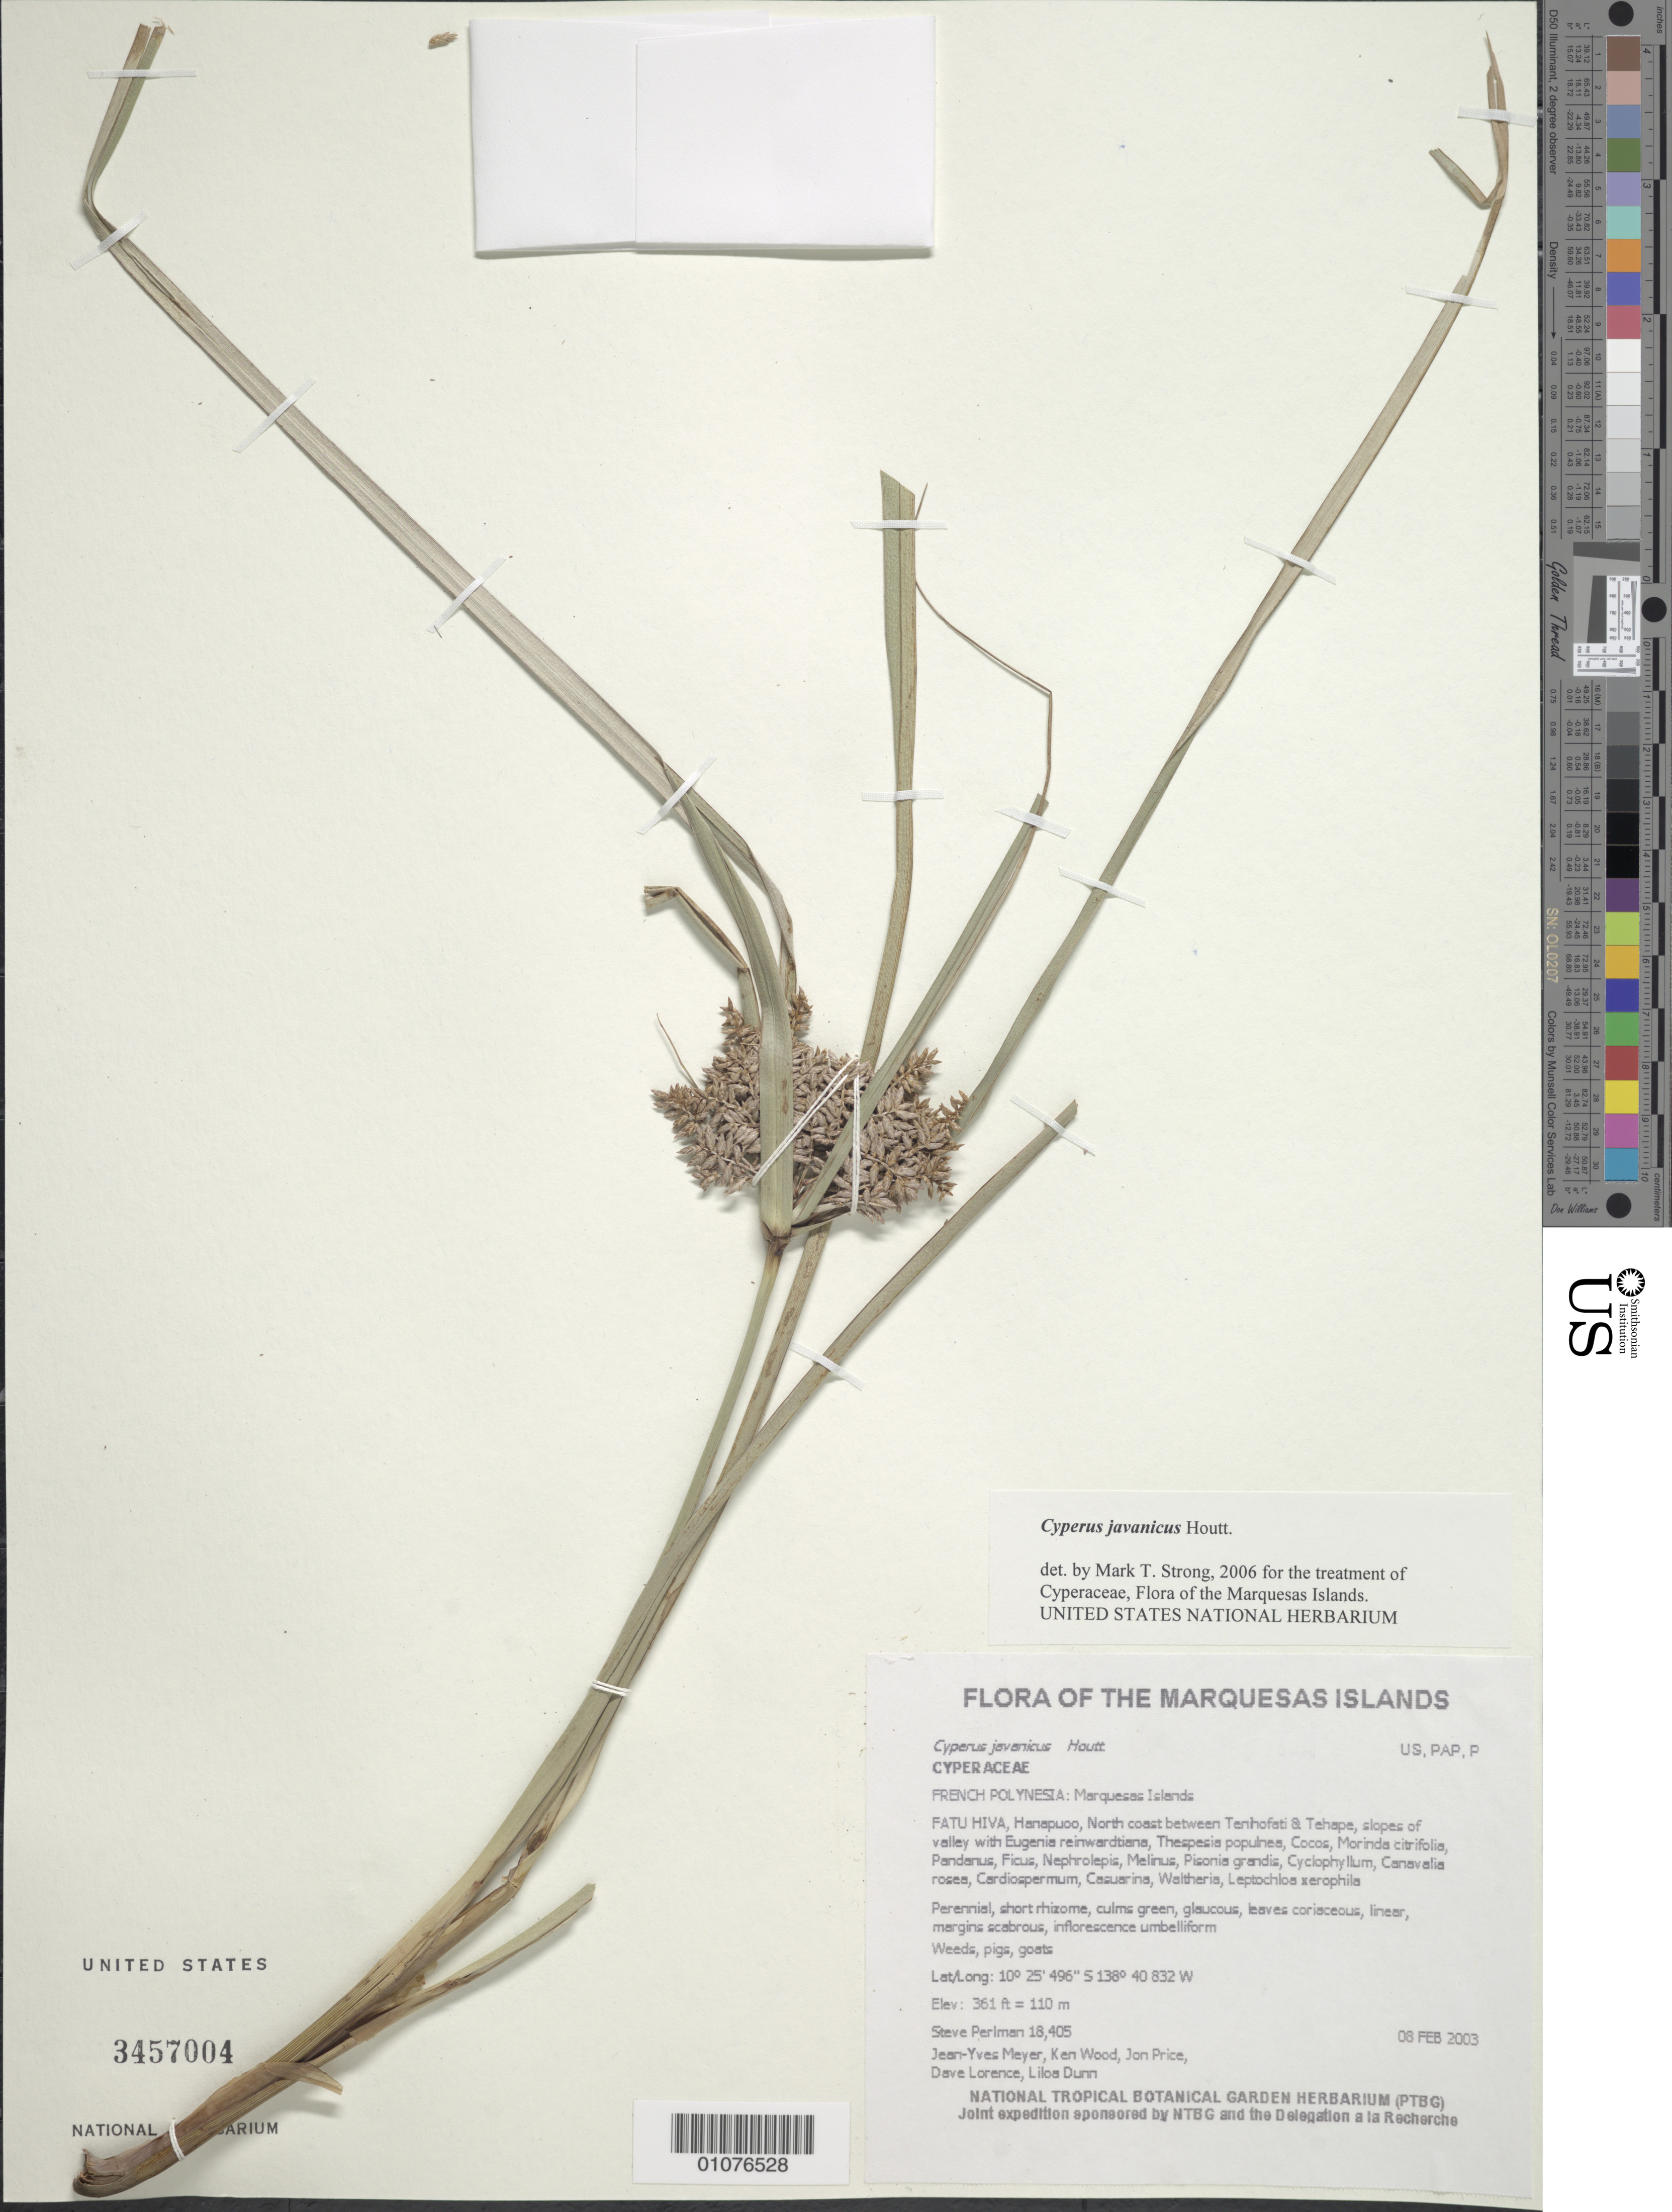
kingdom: Plantae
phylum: Tracheophyta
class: Liliopsida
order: Poales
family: Cyperaceae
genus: Cyperus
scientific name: Cyperus javanicus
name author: Houtt.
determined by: Lorence, David H., (PTBG), National Tropical Botanical Garden (UNITED STATES)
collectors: S. P. Perlman, J.-Y. Meyer, K. R. Wood, J. Price, D. Lorence & L. Dunn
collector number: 18405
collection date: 2003-02-08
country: French Polynesia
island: Fatu Hiva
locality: Hanapuoo, North coast between Tenihofati & Tehape, slopes of valley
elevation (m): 110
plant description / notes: Weeds, pigs, goats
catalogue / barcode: US 3457004